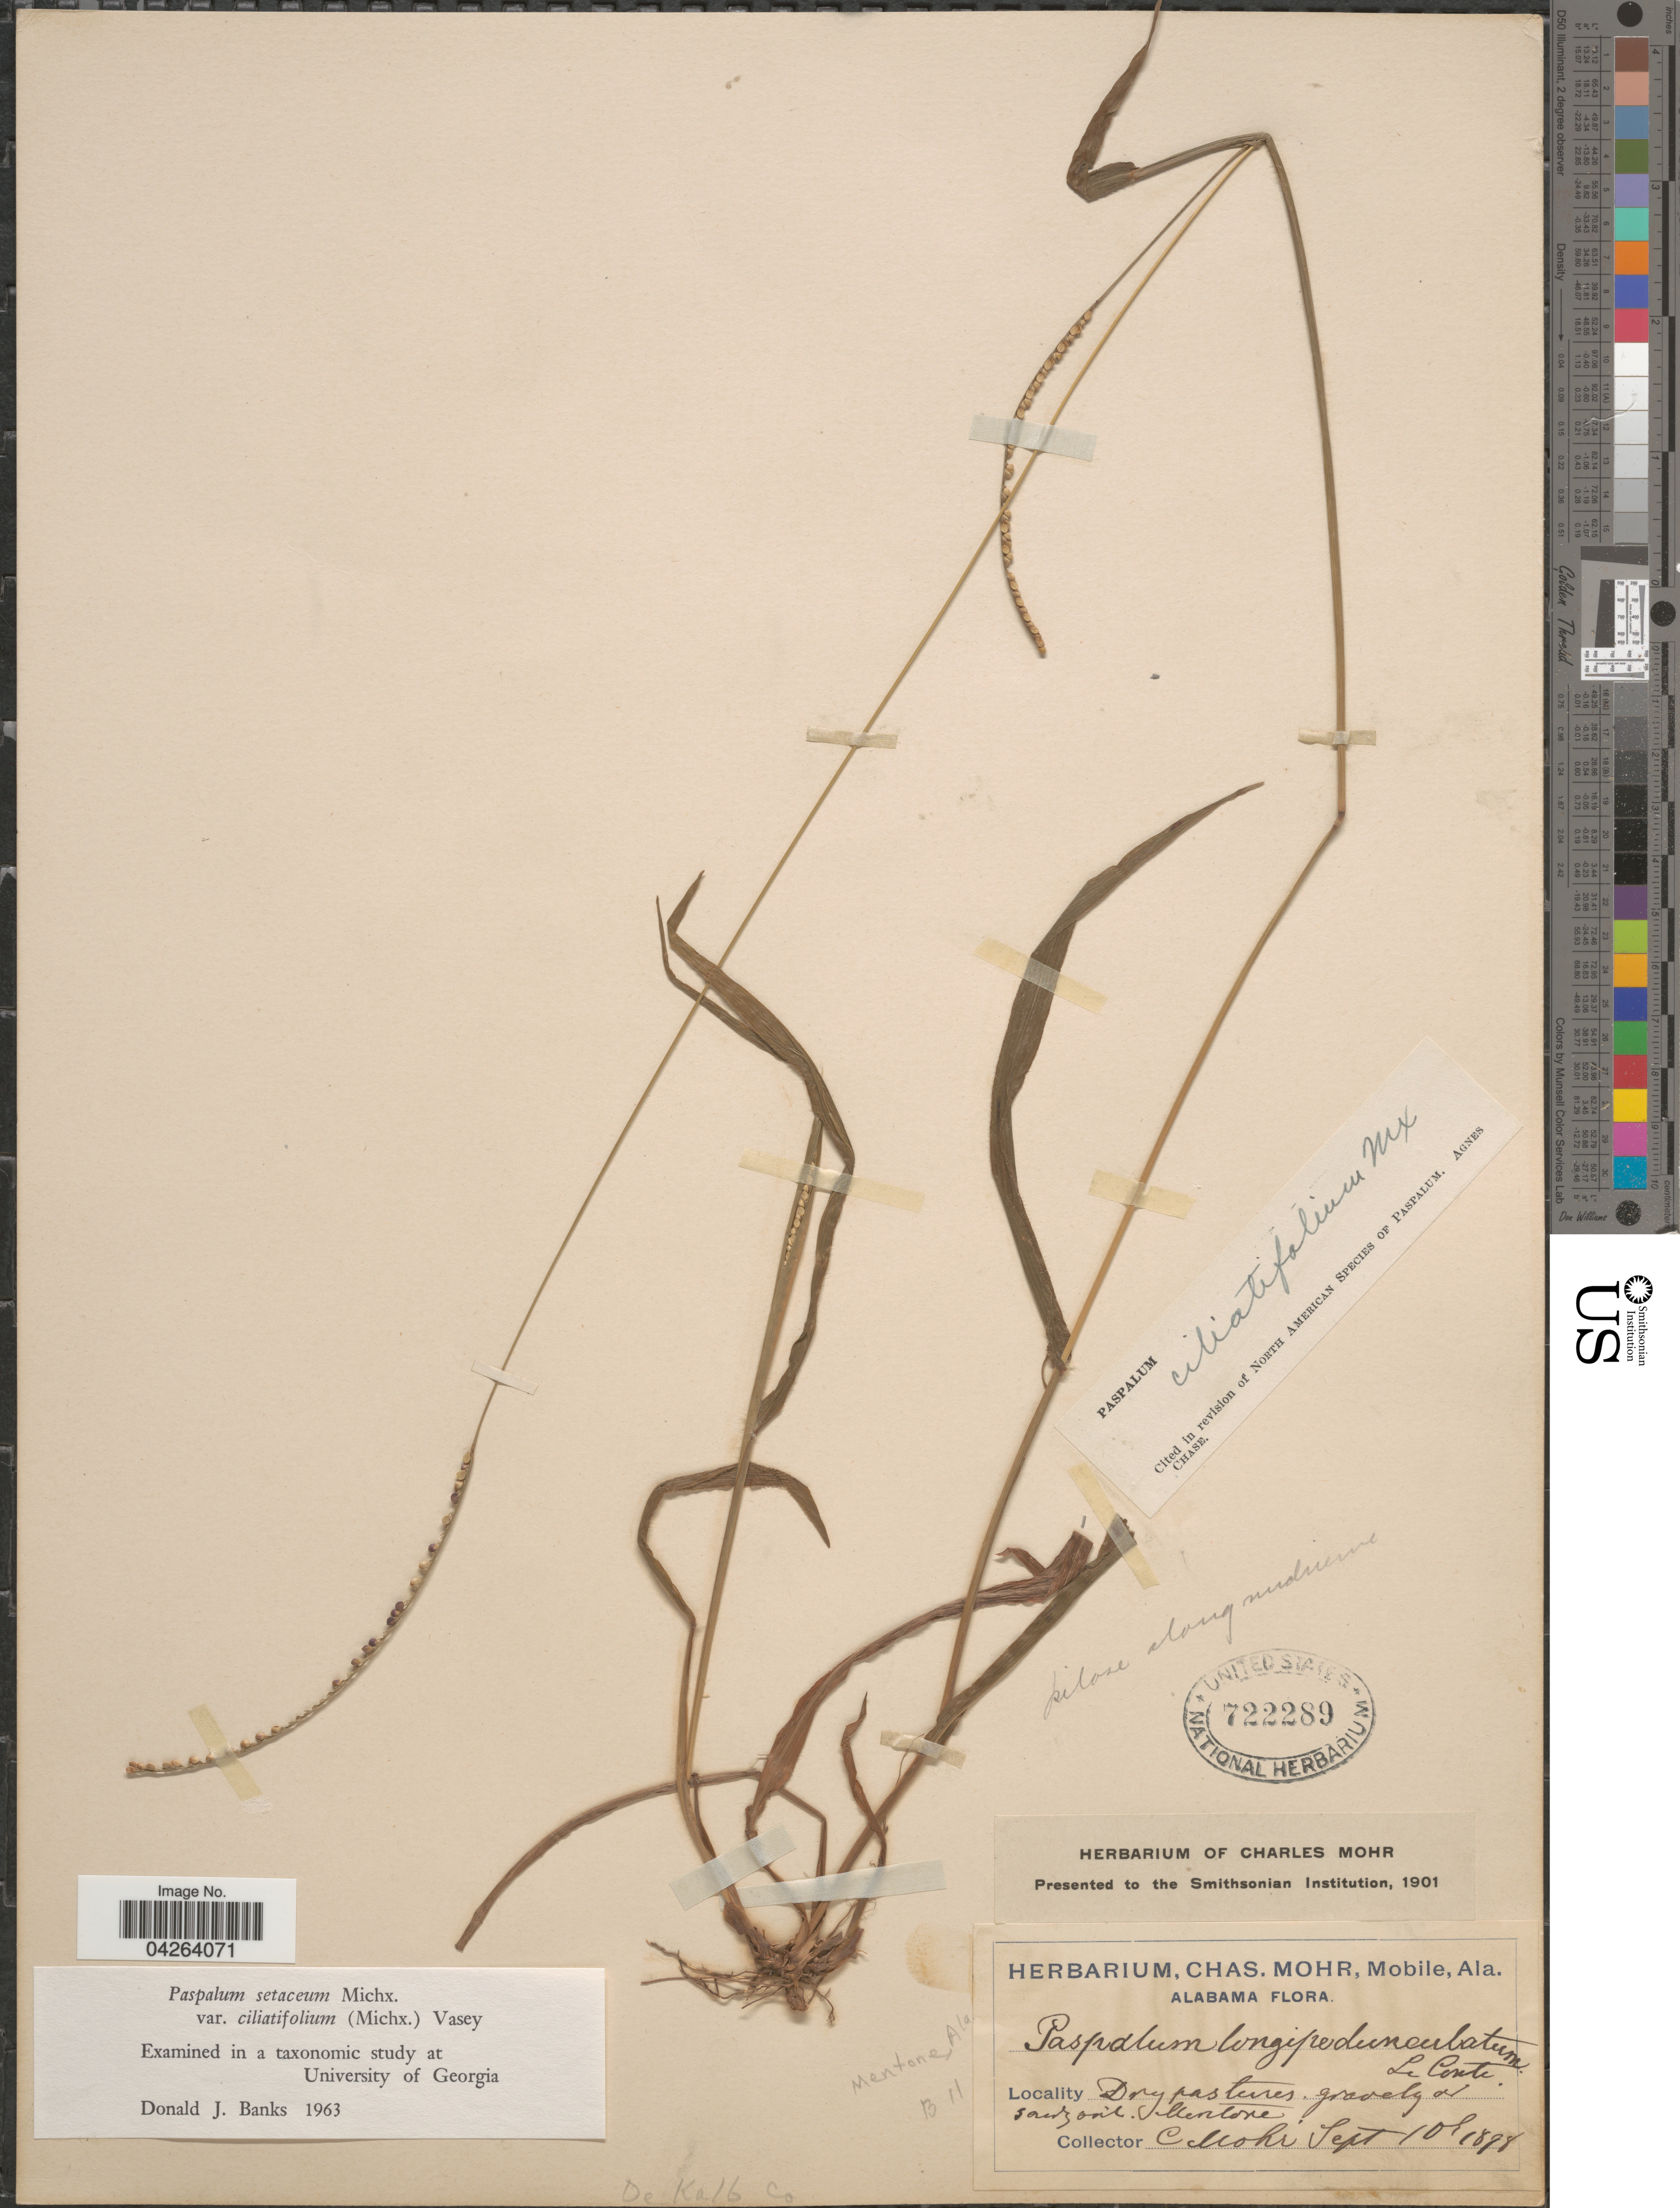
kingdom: Plantae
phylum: Tracheophyta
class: Liliopsida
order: Poales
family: Poaceae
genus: Paspalum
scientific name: Paspalum setaceum var. ciliatifolium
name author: (Michx.) Vasey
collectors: C. T. Mohr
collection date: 1898-09-10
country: United States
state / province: Alabama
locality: Dry pastures. Gravely or sandy soil. Mentone. Dekalb Co.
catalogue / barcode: US 722289